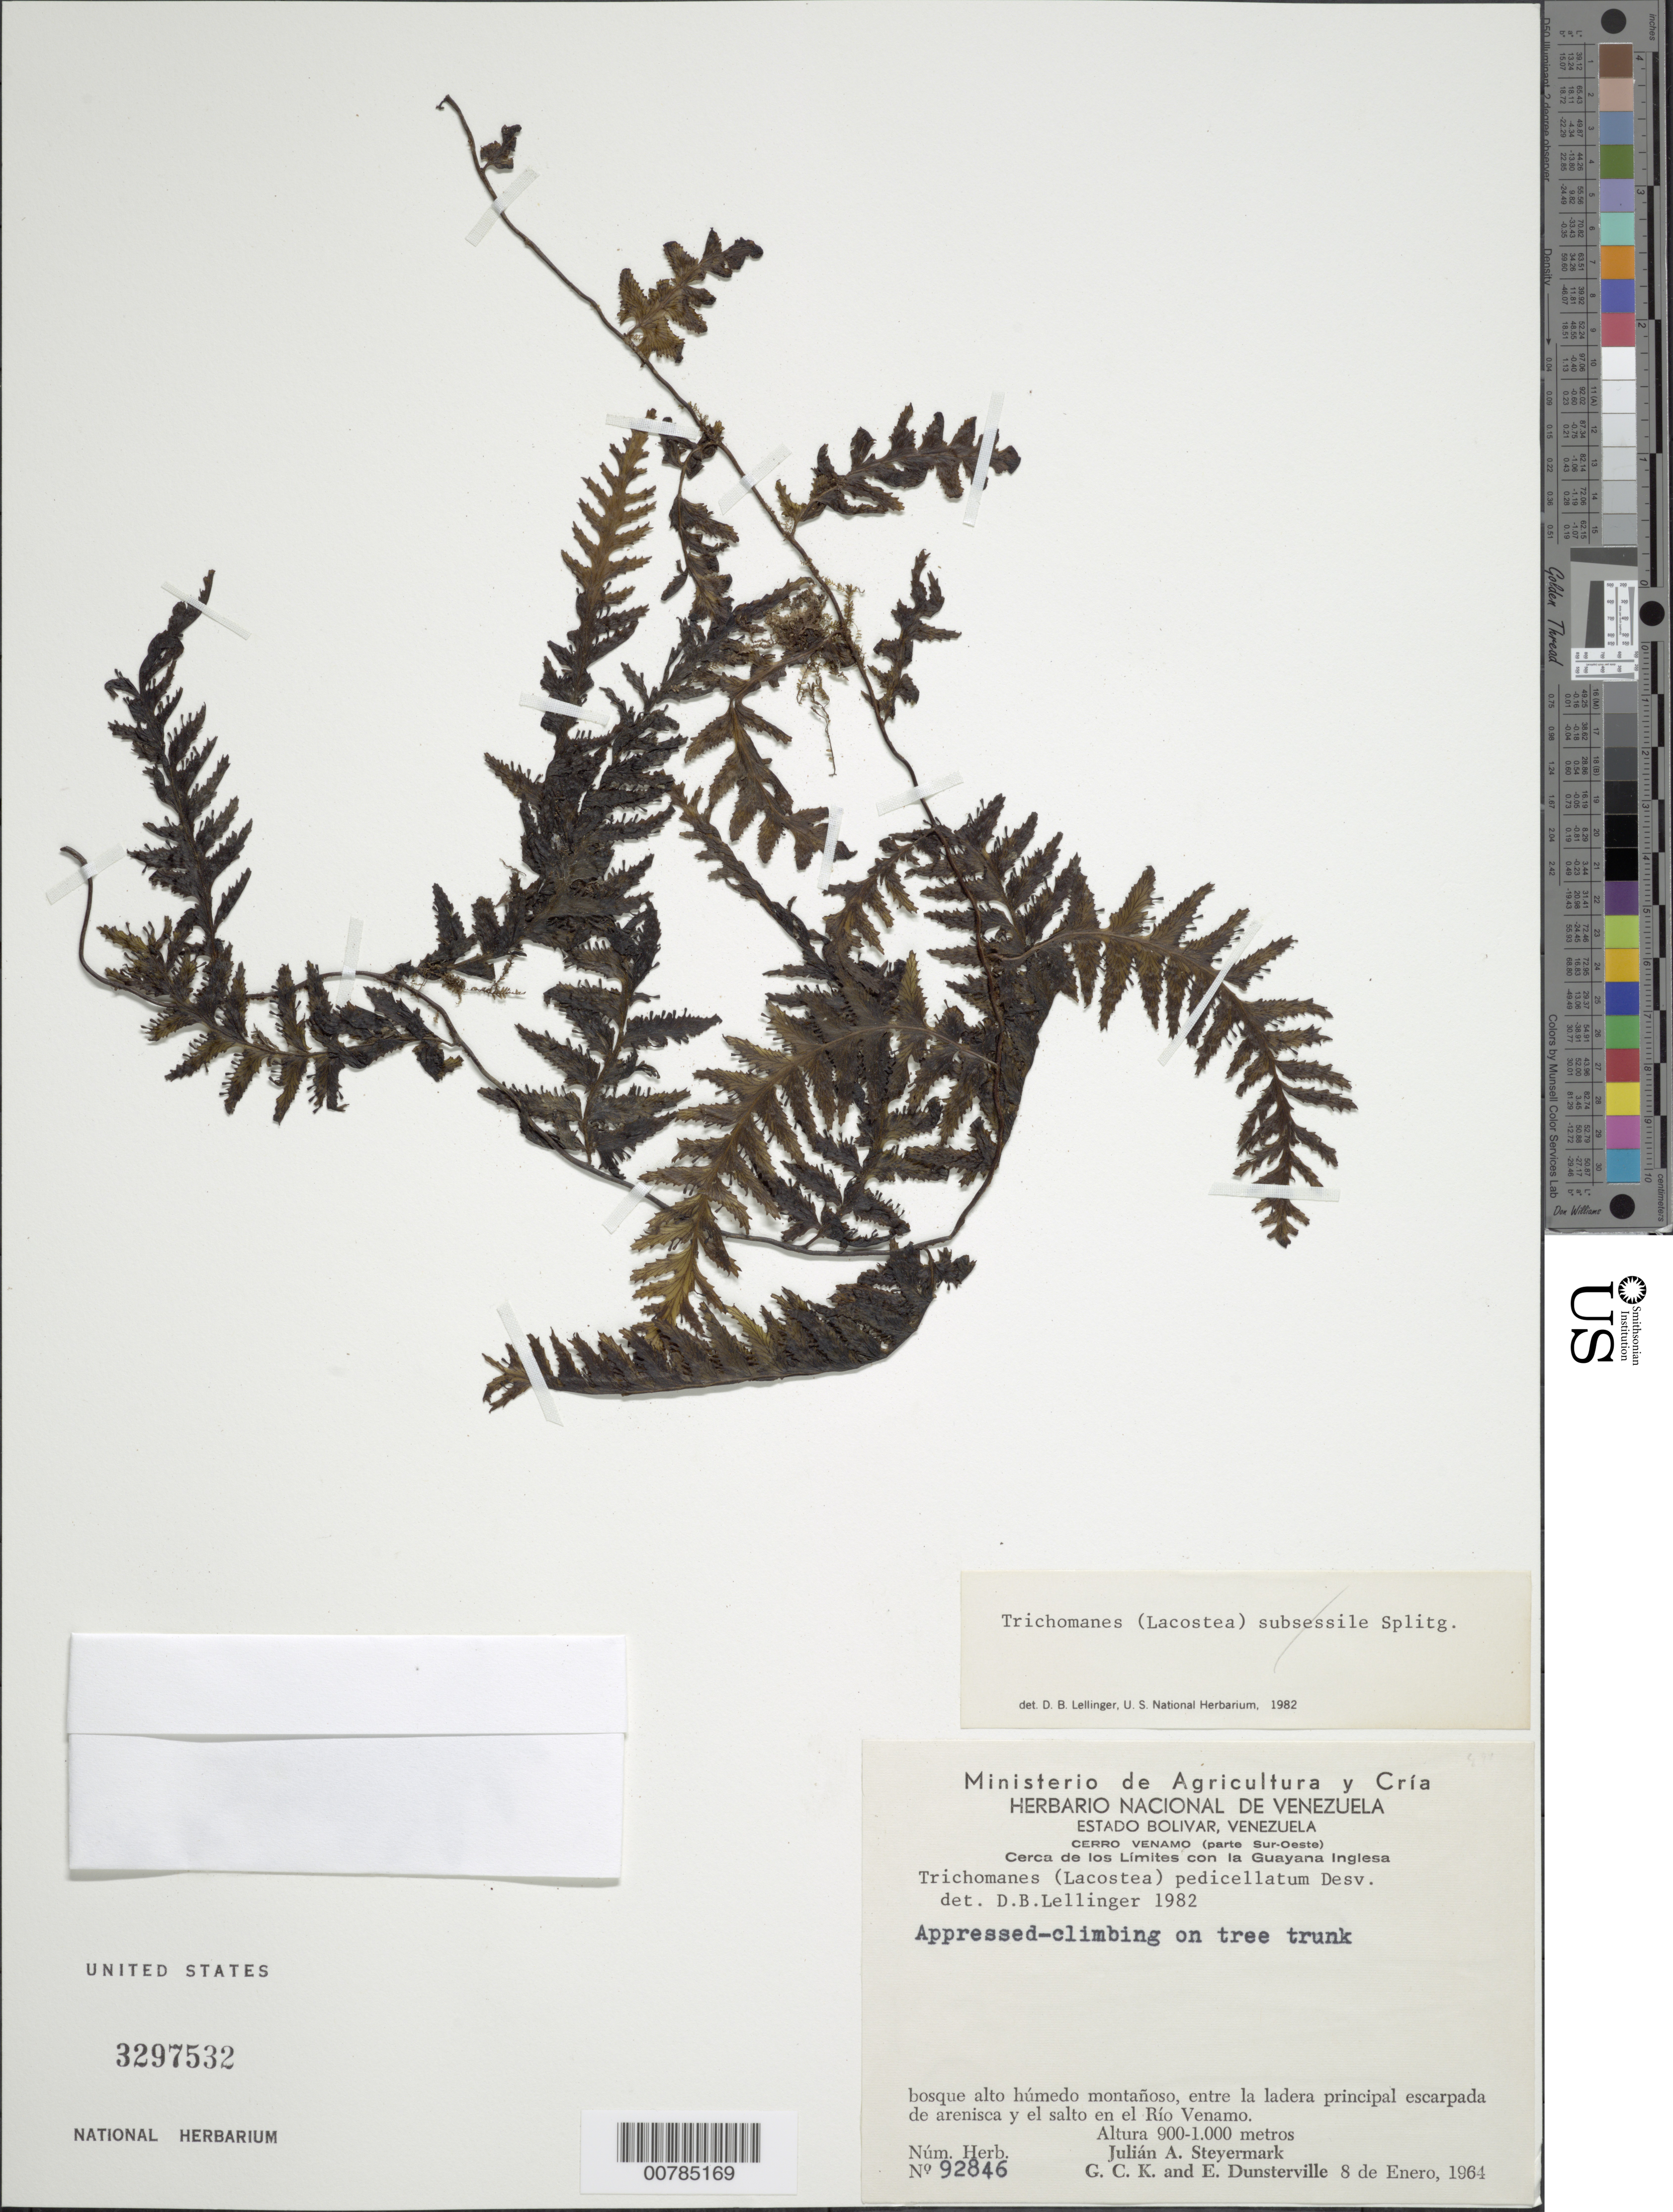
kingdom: Plantae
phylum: Tracheophyta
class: Polypodiopsida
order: Hymenophyllales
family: Hymenophyllaceae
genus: Trichomanes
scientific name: Trichomanes pedicellatum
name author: Desv.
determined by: Lellinger, David B., (BOT), Smithsonian Institution - National Museum of Natural History (UNITED STATES)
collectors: J. Steyermark, G. C. K. Dunsterville & E. Dunsterville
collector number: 92846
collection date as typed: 8-Jan-64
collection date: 1964-01-08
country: Venezuela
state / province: Bolívar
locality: Cerro Venamo, cerca de los límites con la Guayana Inglesa, vecindades del salto, Río Venamo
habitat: Bosque alto humedo montanoso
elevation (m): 900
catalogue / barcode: US 3297532